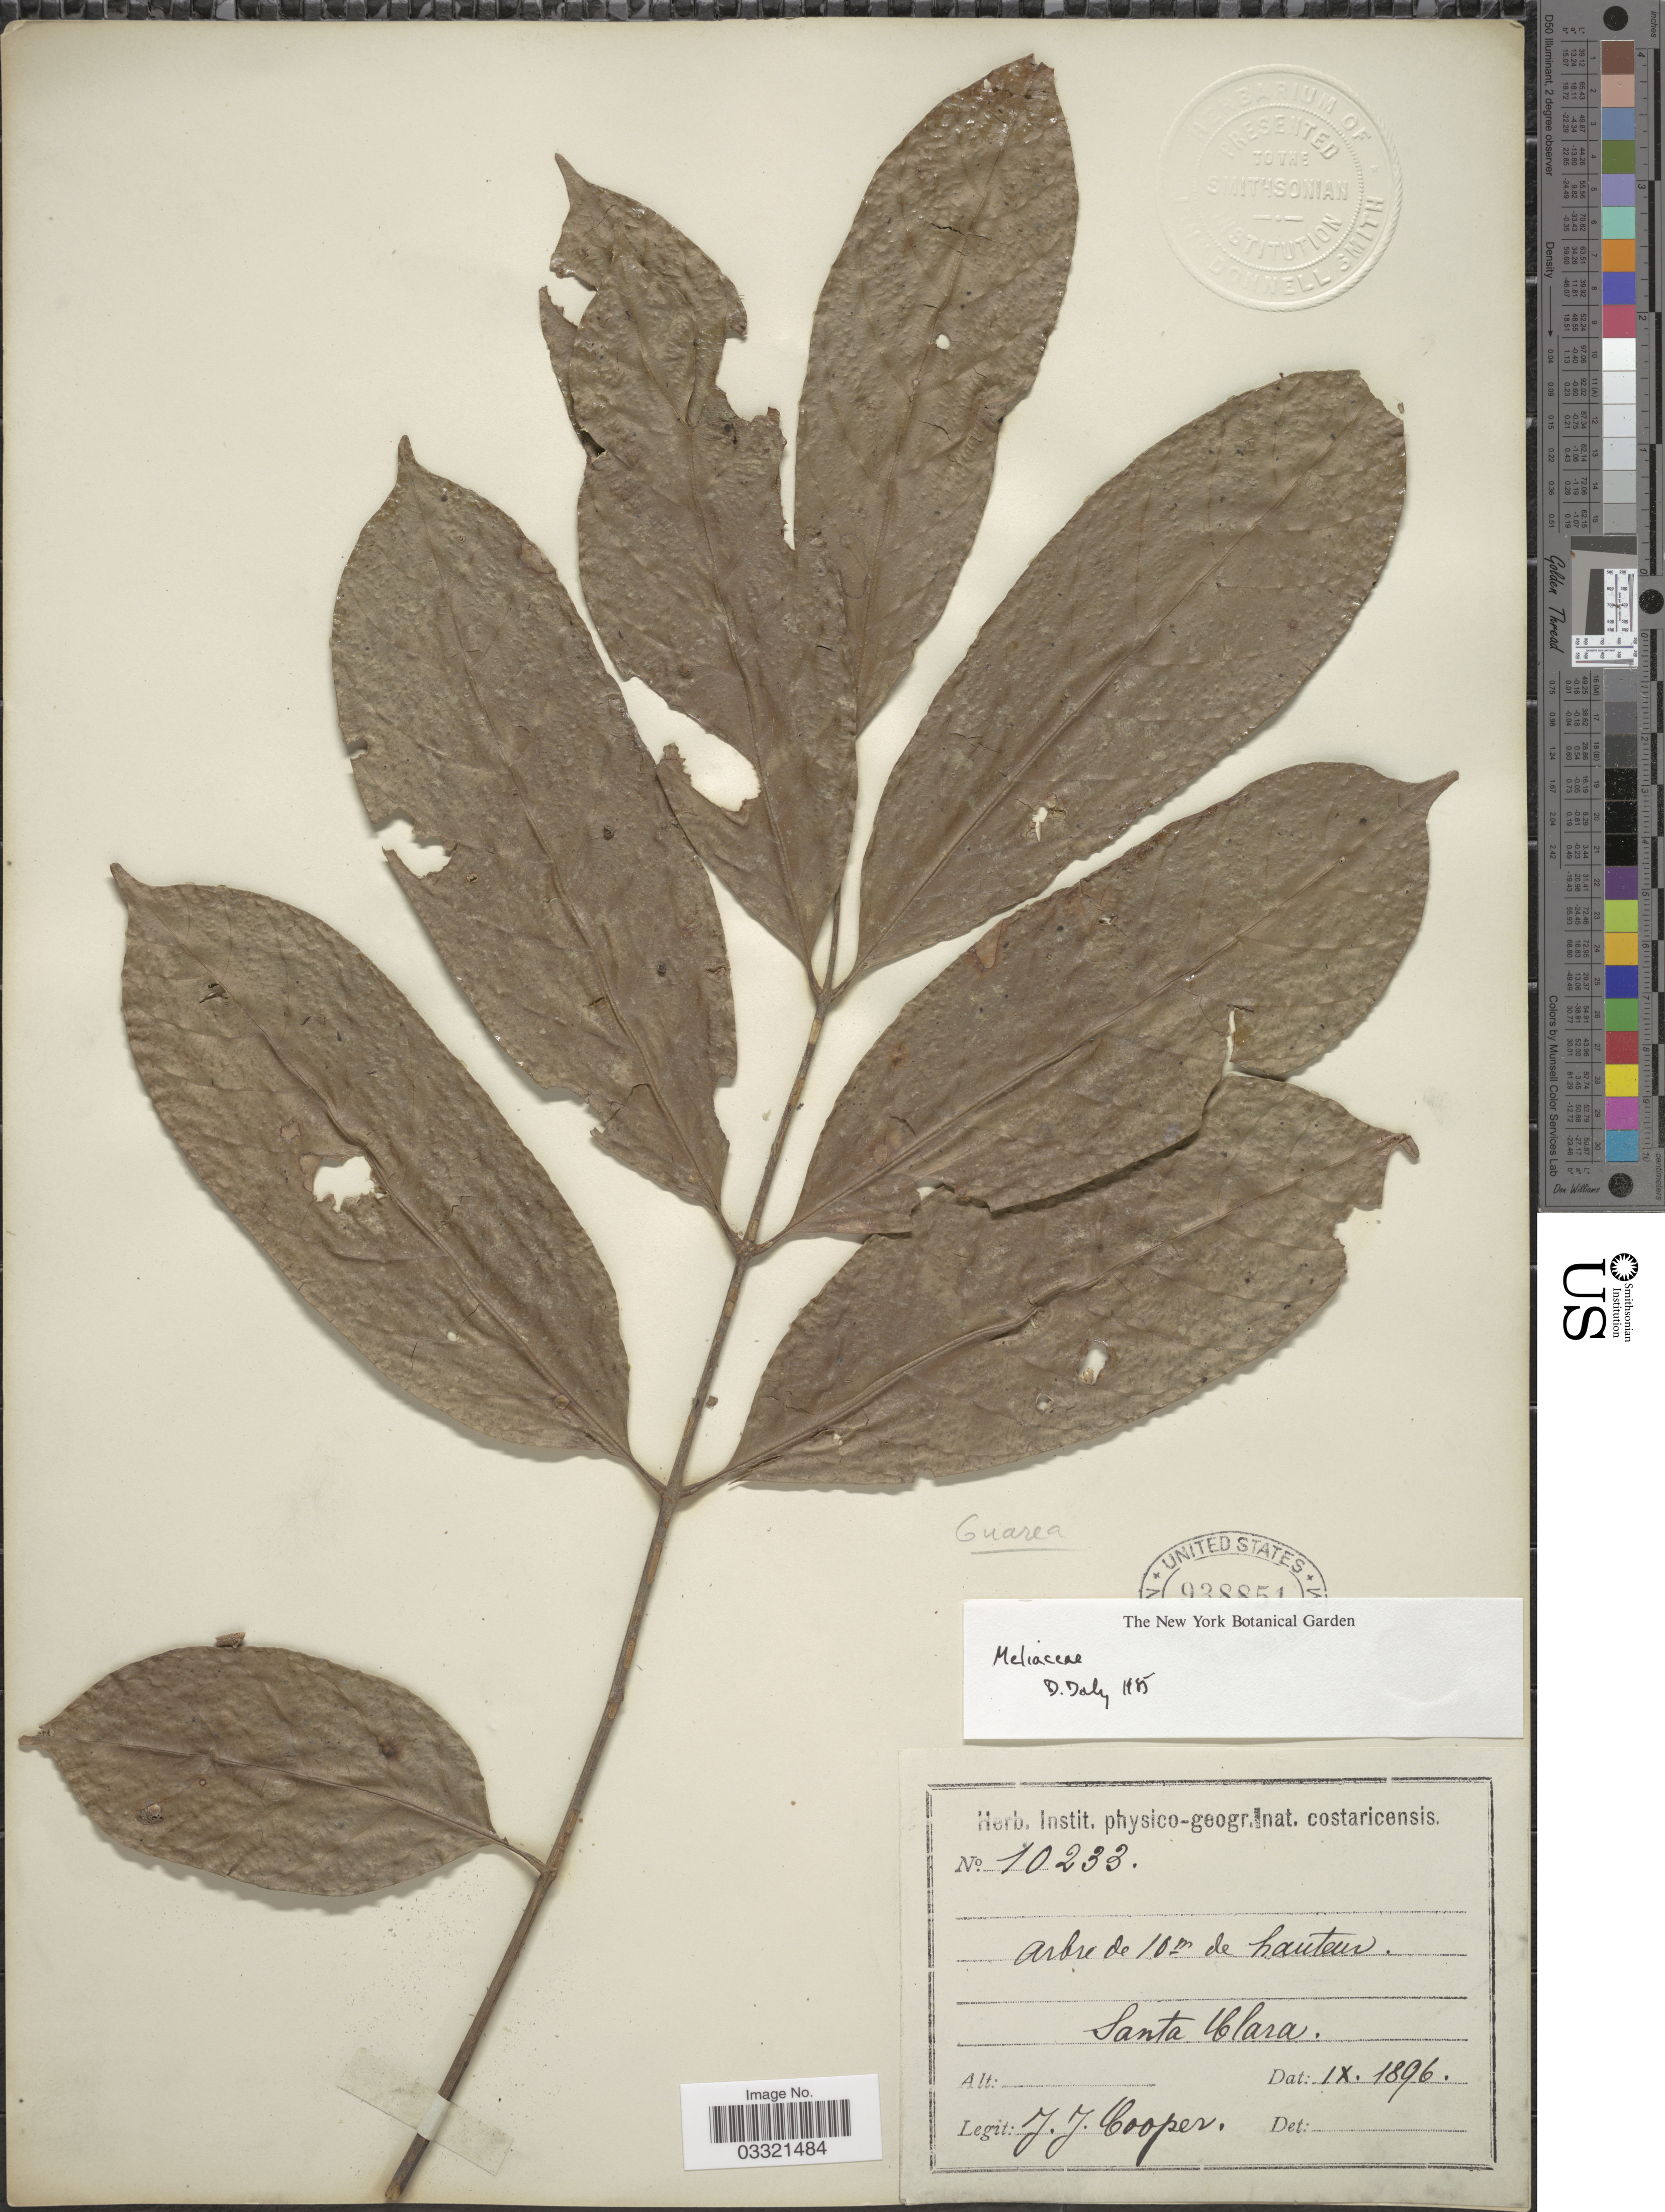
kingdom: Plantae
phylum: Tracheophyta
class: Magnoliopsida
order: Sapindales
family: Meliaceae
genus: Guarea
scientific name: Guarea sp.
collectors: J. J. Cooper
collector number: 10233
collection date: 1896-09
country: Costa Rica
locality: Santa Clara.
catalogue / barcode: US 938851